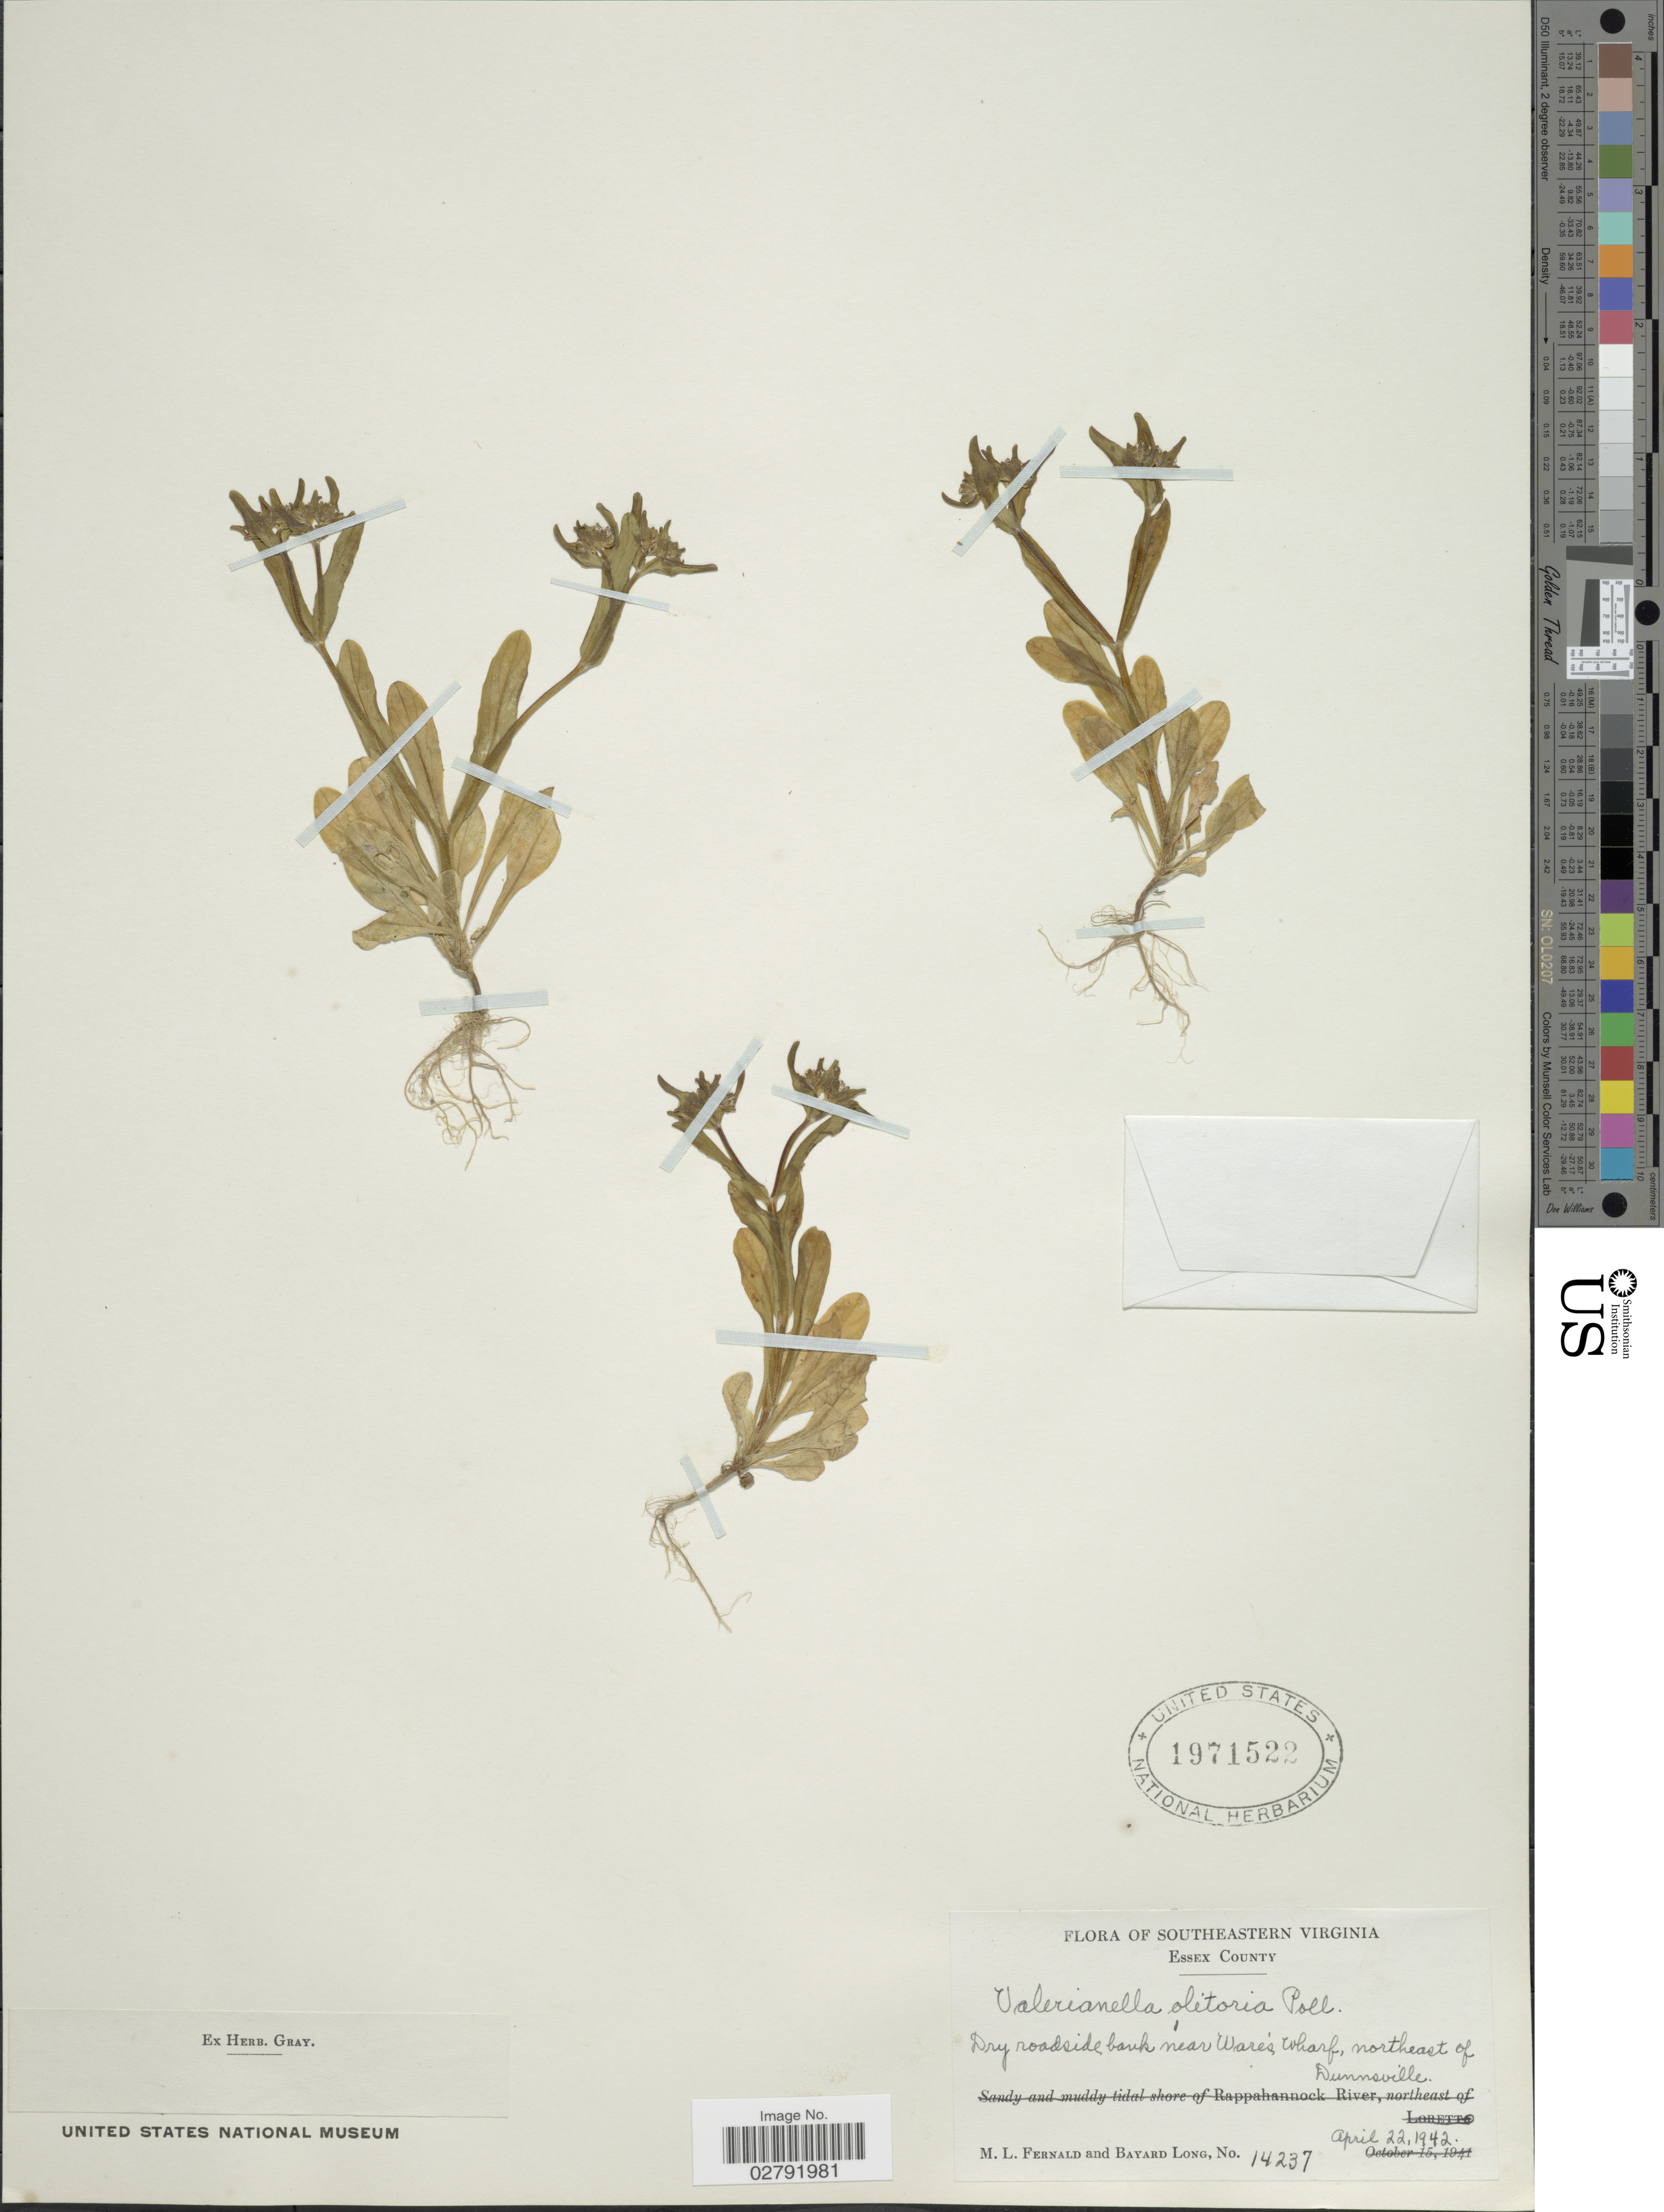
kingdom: Plantae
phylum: Tracheophyta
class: Magnoliopsida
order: Dipsacales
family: Caprifoliaceae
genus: Valerianella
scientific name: Valerianella olitoria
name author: (L.) Pollich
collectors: M. L. Fernald & B. Long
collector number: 14237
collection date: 1942-04-22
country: United States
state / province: Virginia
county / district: Essex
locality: Southeastern Virginia. Essex County. Dry roadside bank near Ware's Wharf, northeast of Dunnsville.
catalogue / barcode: US 1971522